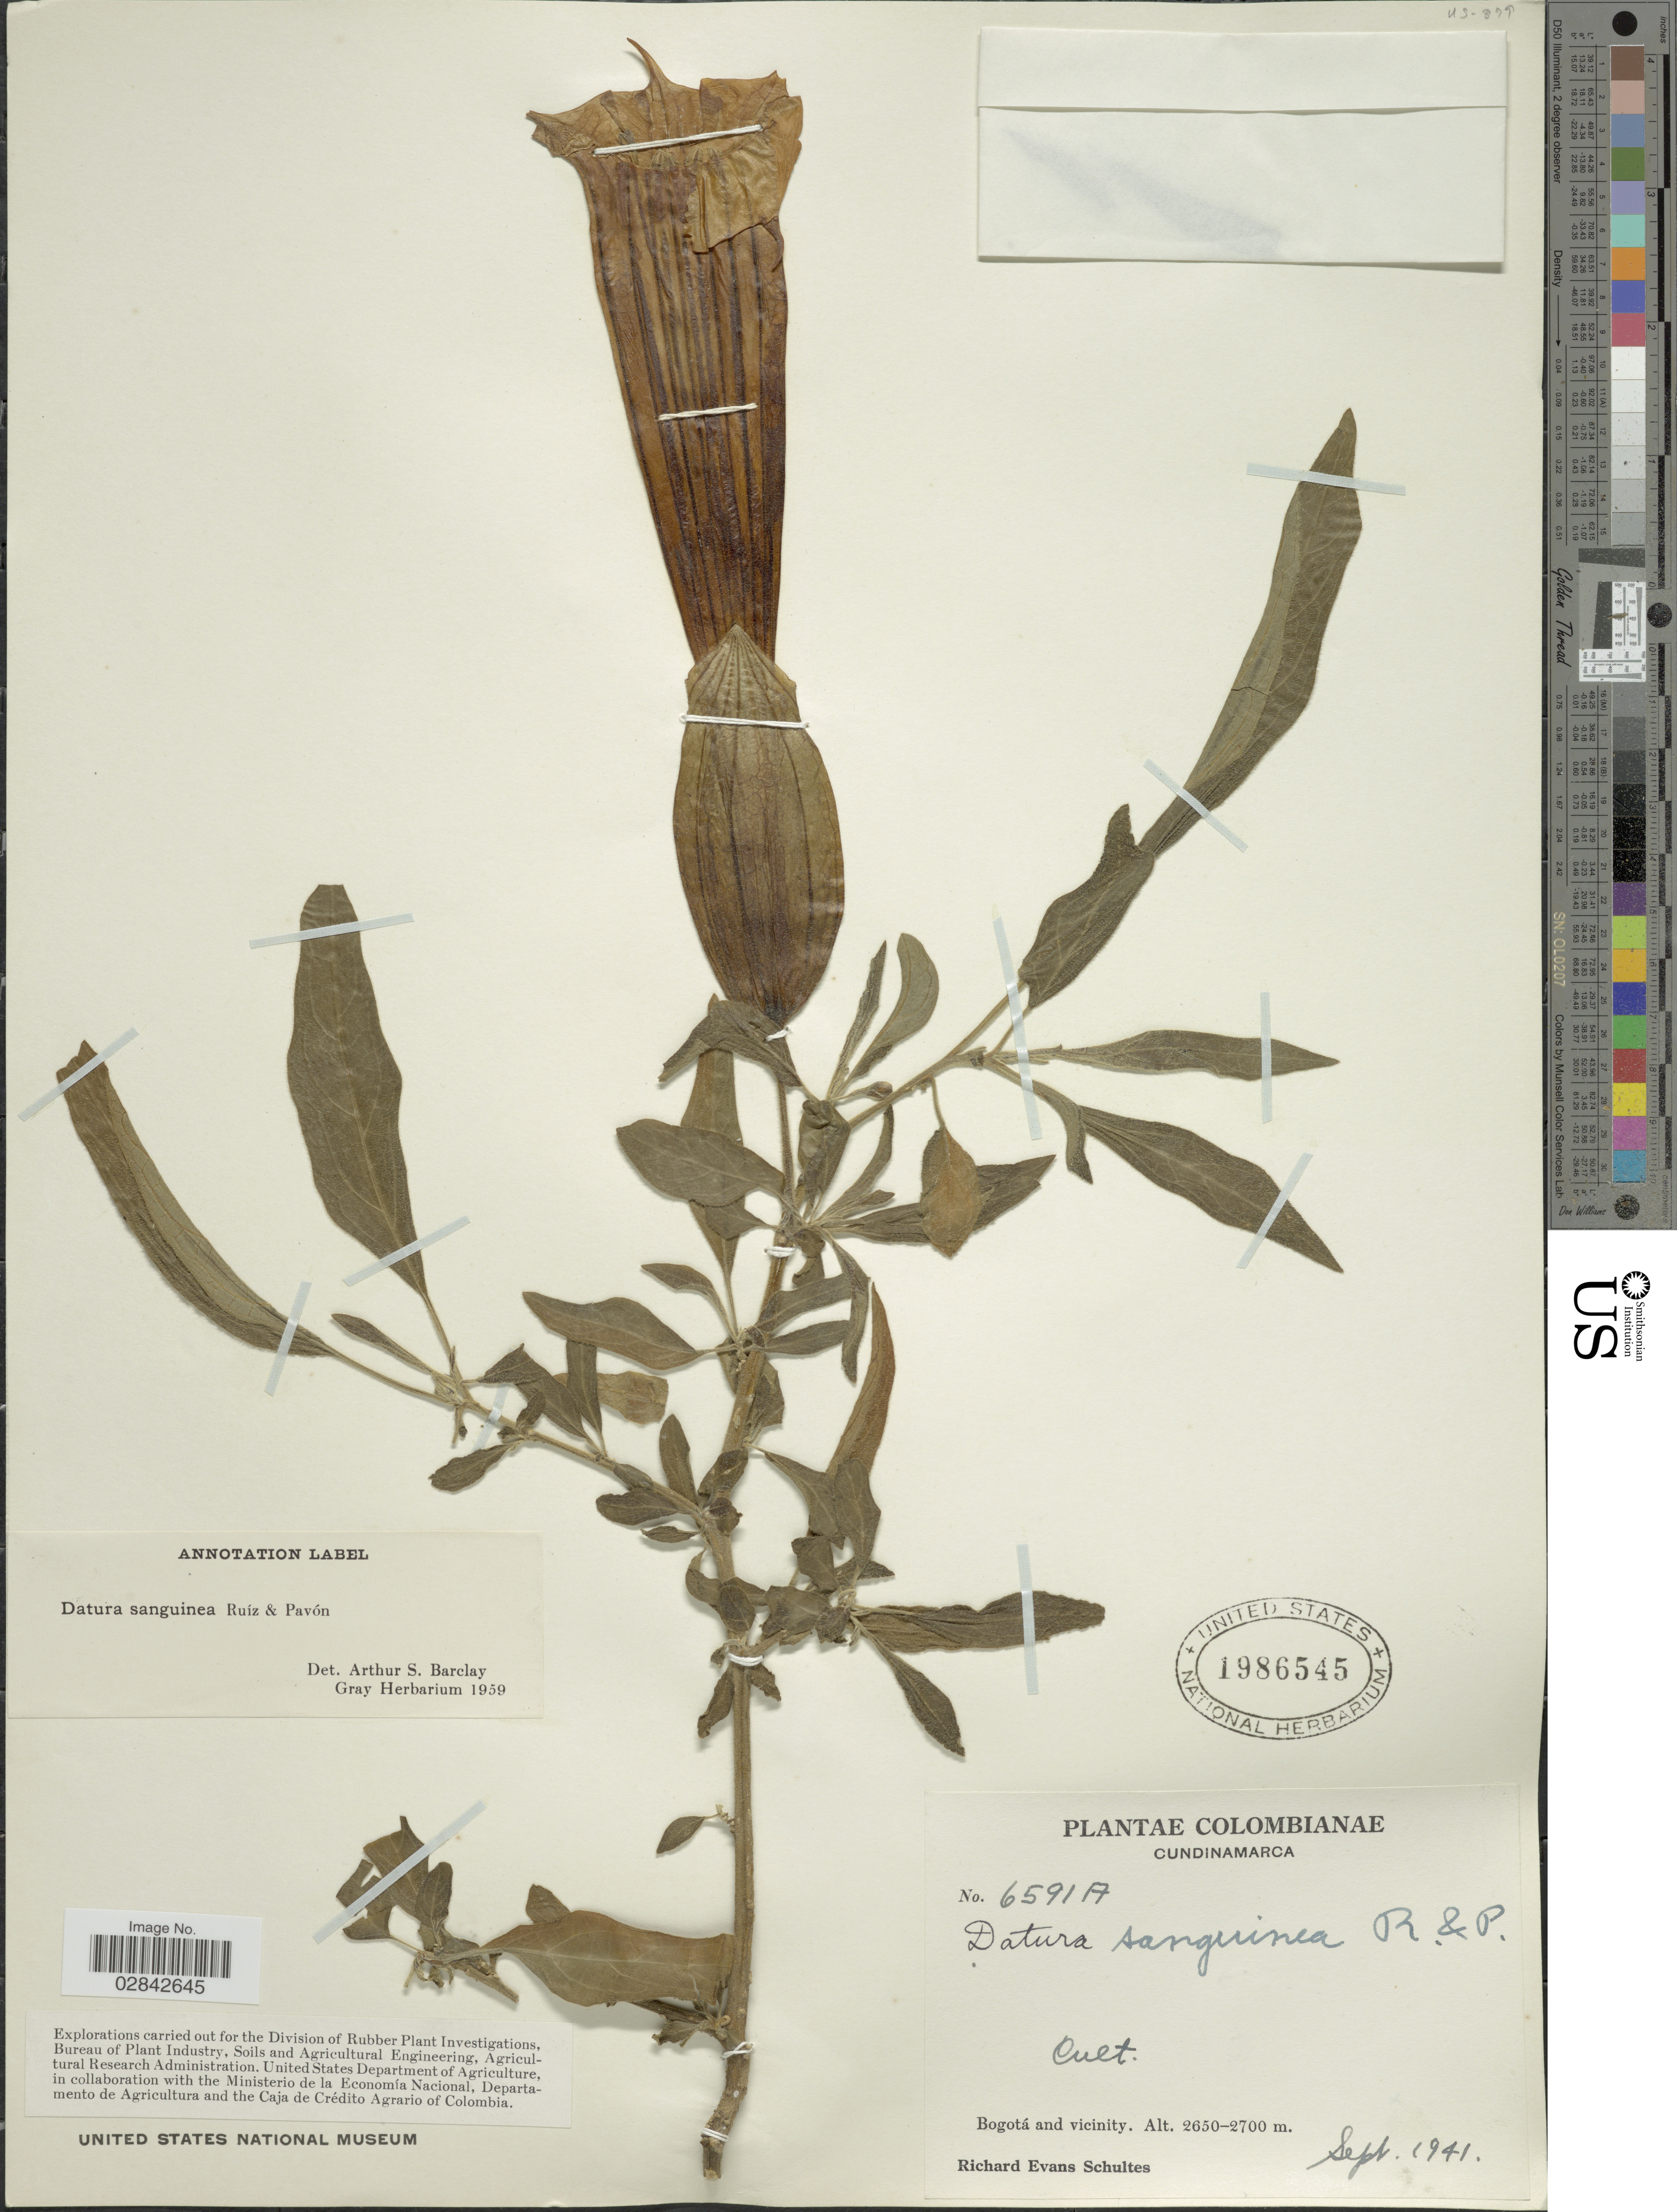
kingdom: Plantae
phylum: Tracheophyta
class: Magnoliopsida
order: Solanales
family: Solanaceae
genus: Brugmansia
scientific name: Brugmansia sanguinea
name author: (Ruiz & Pav.) D. Don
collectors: R. E. Schultes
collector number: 6591A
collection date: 1941-09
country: Colombia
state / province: Cundinamarca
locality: Bogotá and vicinity.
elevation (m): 2650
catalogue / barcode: US 1986545